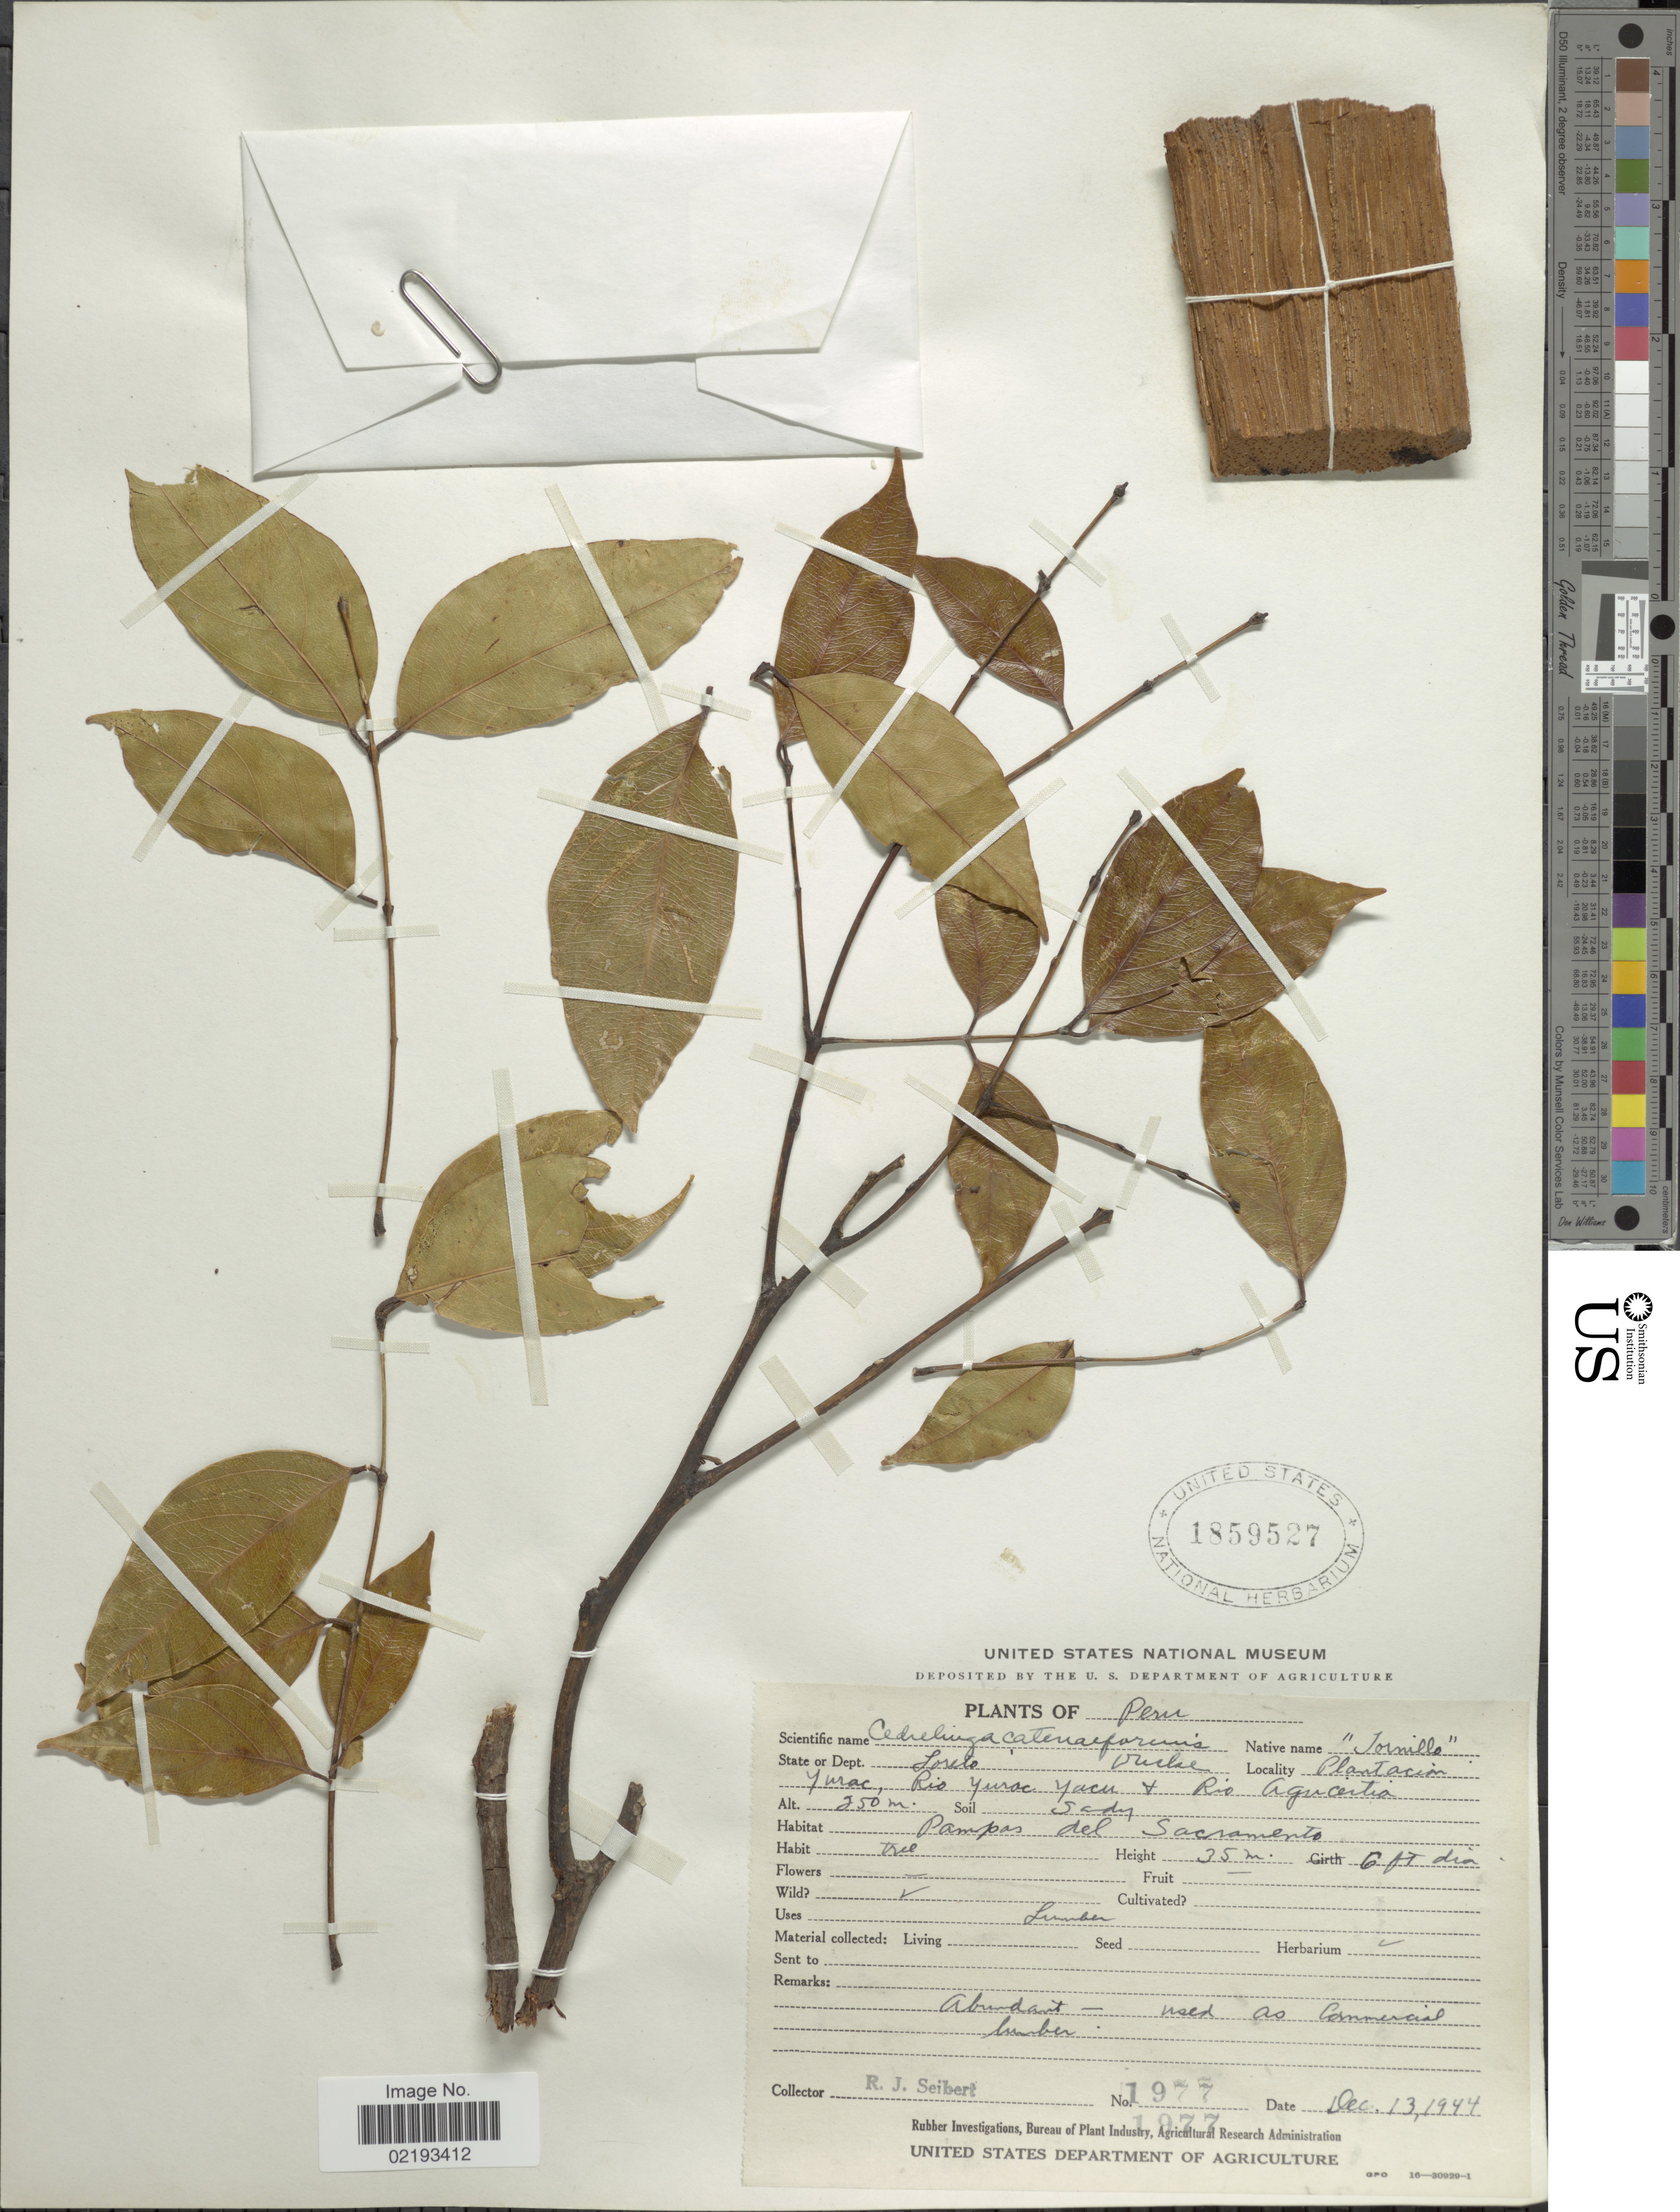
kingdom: Plantae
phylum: Tracheophyta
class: Magnoliopsida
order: Fabales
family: Fabaceae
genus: Cedrelinga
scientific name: Cedrelinga catenaeformis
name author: (Ducke) Ducke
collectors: R. J. Seibert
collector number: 1977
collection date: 1944-12-13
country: Peru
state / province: Loreto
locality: Plantación Yurac, Río Yurac Yacu + Río Aguaitia, Dept. Loreto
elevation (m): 250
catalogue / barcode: US 1859527